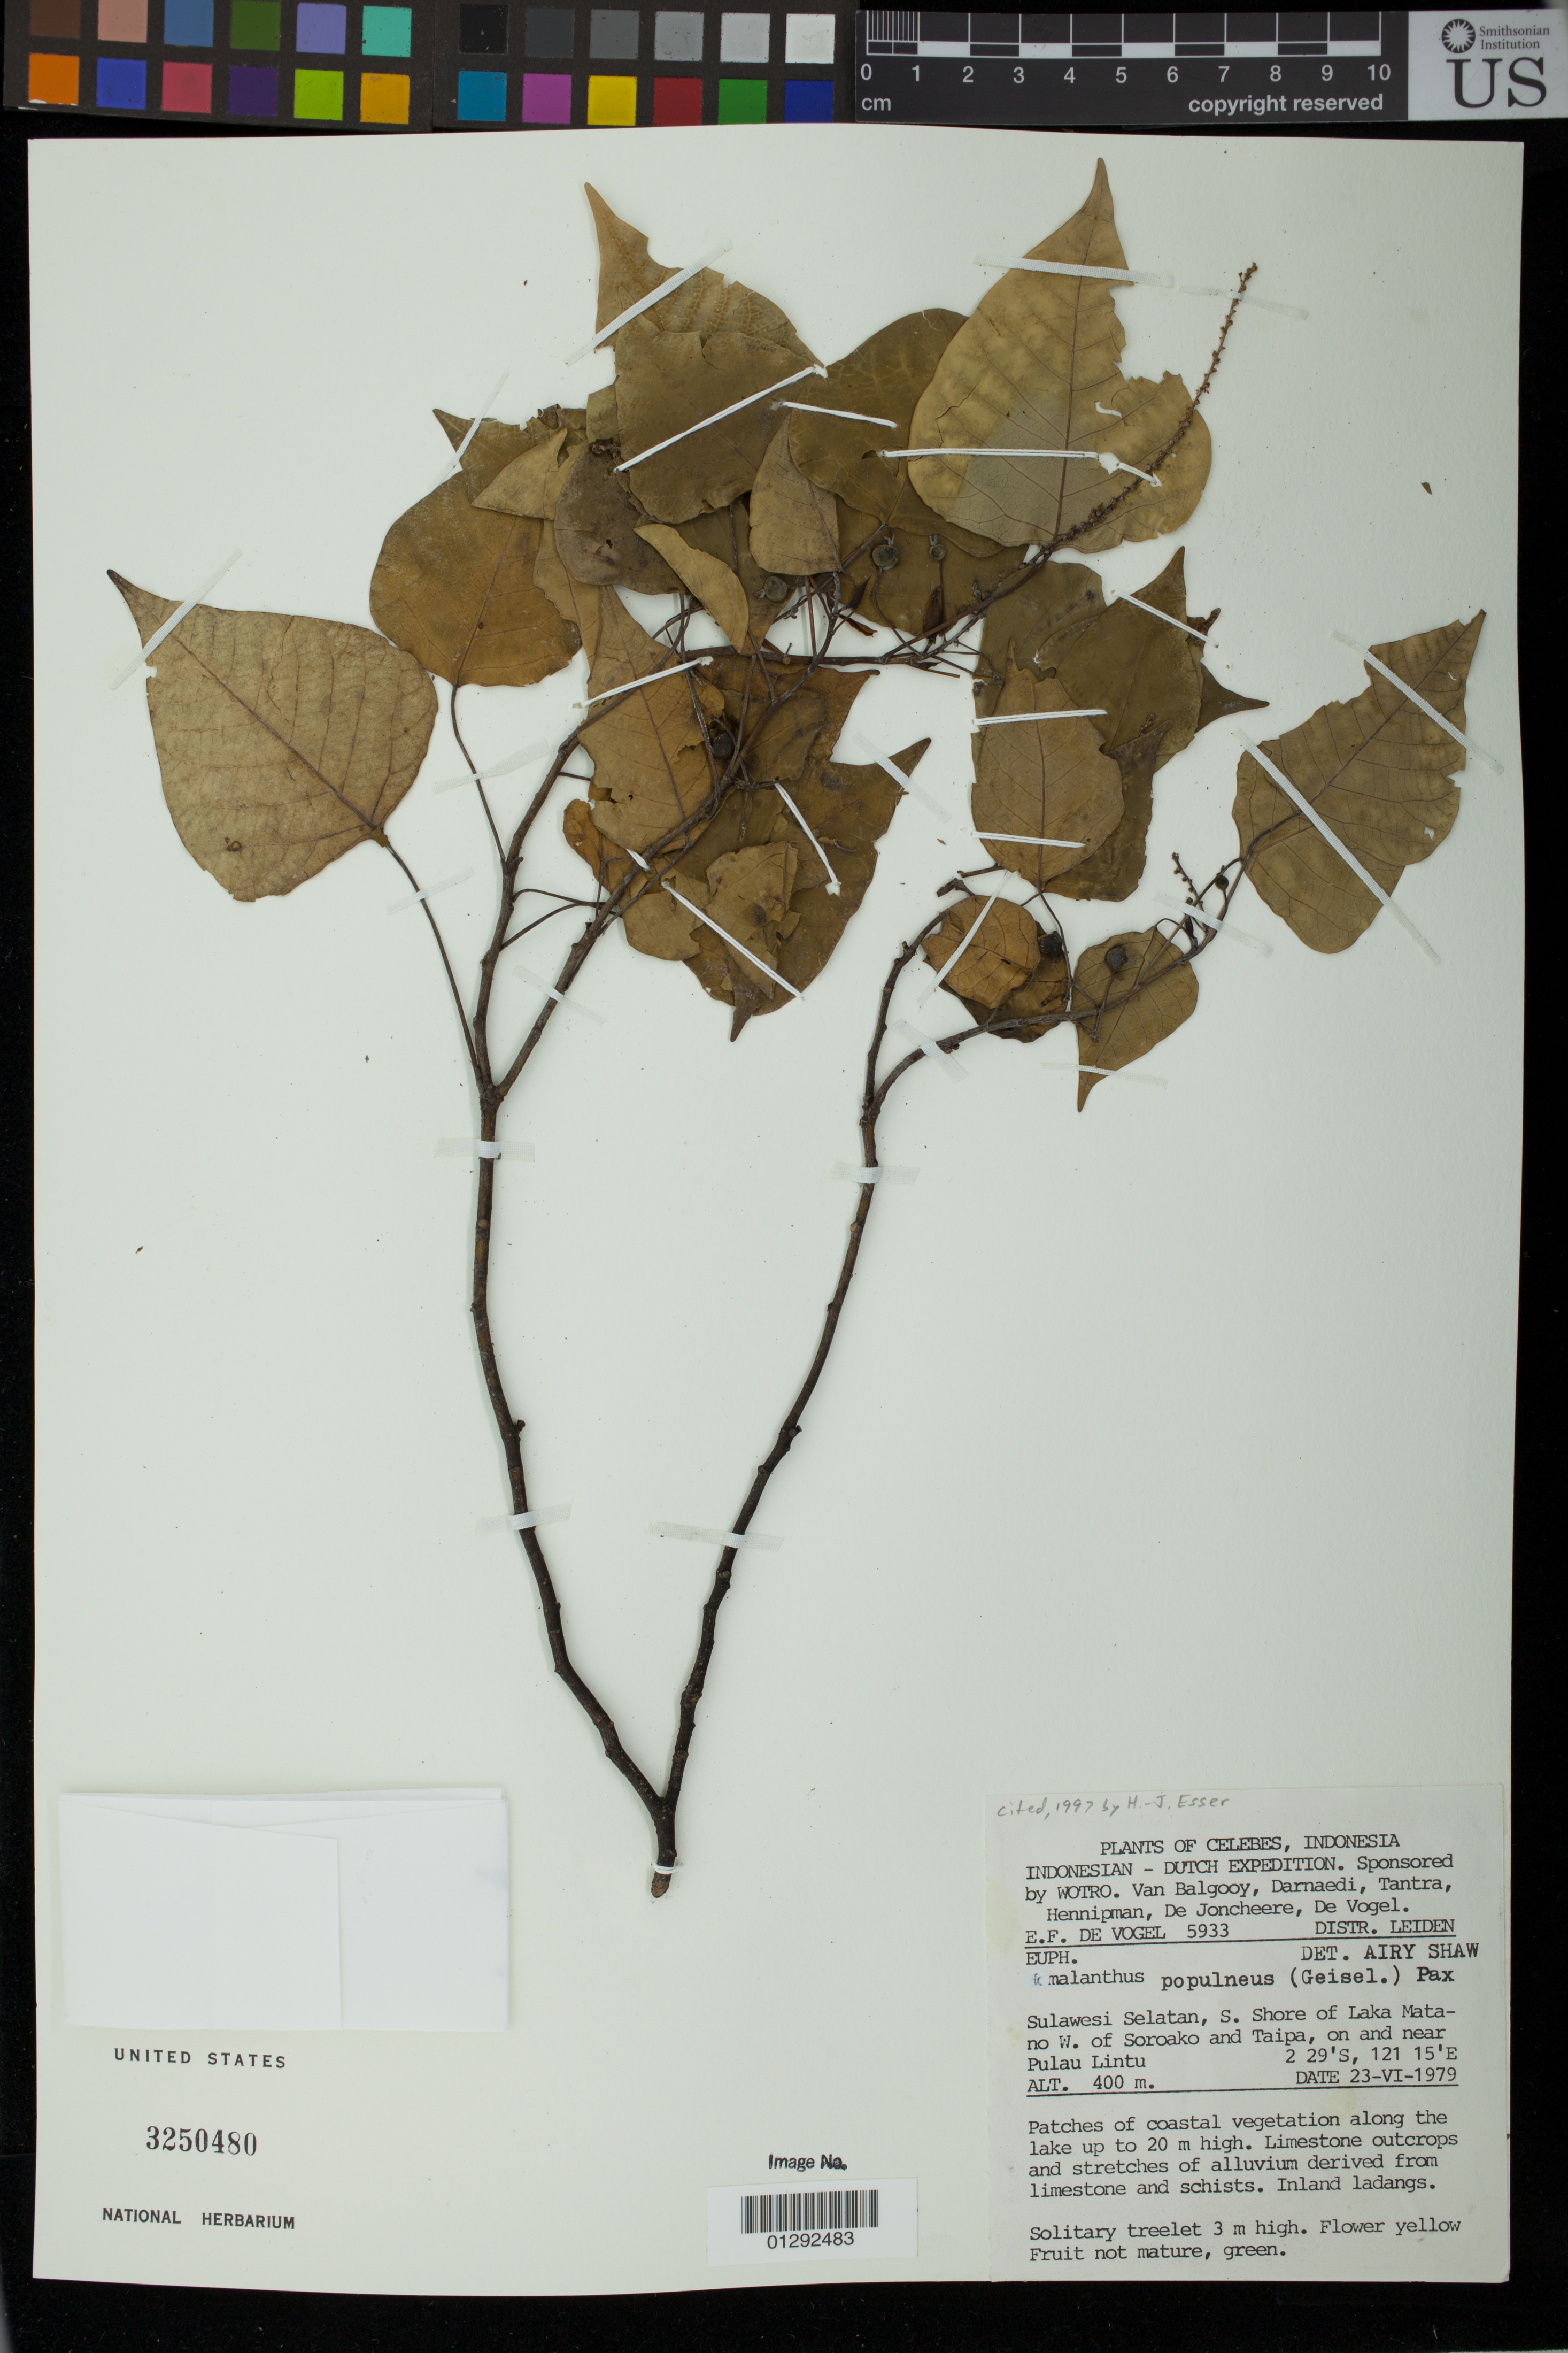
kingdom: Plantae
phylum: Tracheophyta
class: Magnoliopsida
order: Malpighiales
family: Euphorbiaceae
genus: Homalanthus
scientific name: Homalanthus populneus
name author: (Geiseler) Kuntze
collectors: E. F. de Vogel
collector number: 5933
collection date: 1979-06-23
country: Indonesia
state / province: Sulawesi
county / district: Sulawesi Selatan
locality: Sulawesi (formerly known as Celebes) Selatan, S. Shore of Laka Matano W. of Soroako and Taipa, on and near Pulau Lintu.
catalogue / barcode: US 3250480